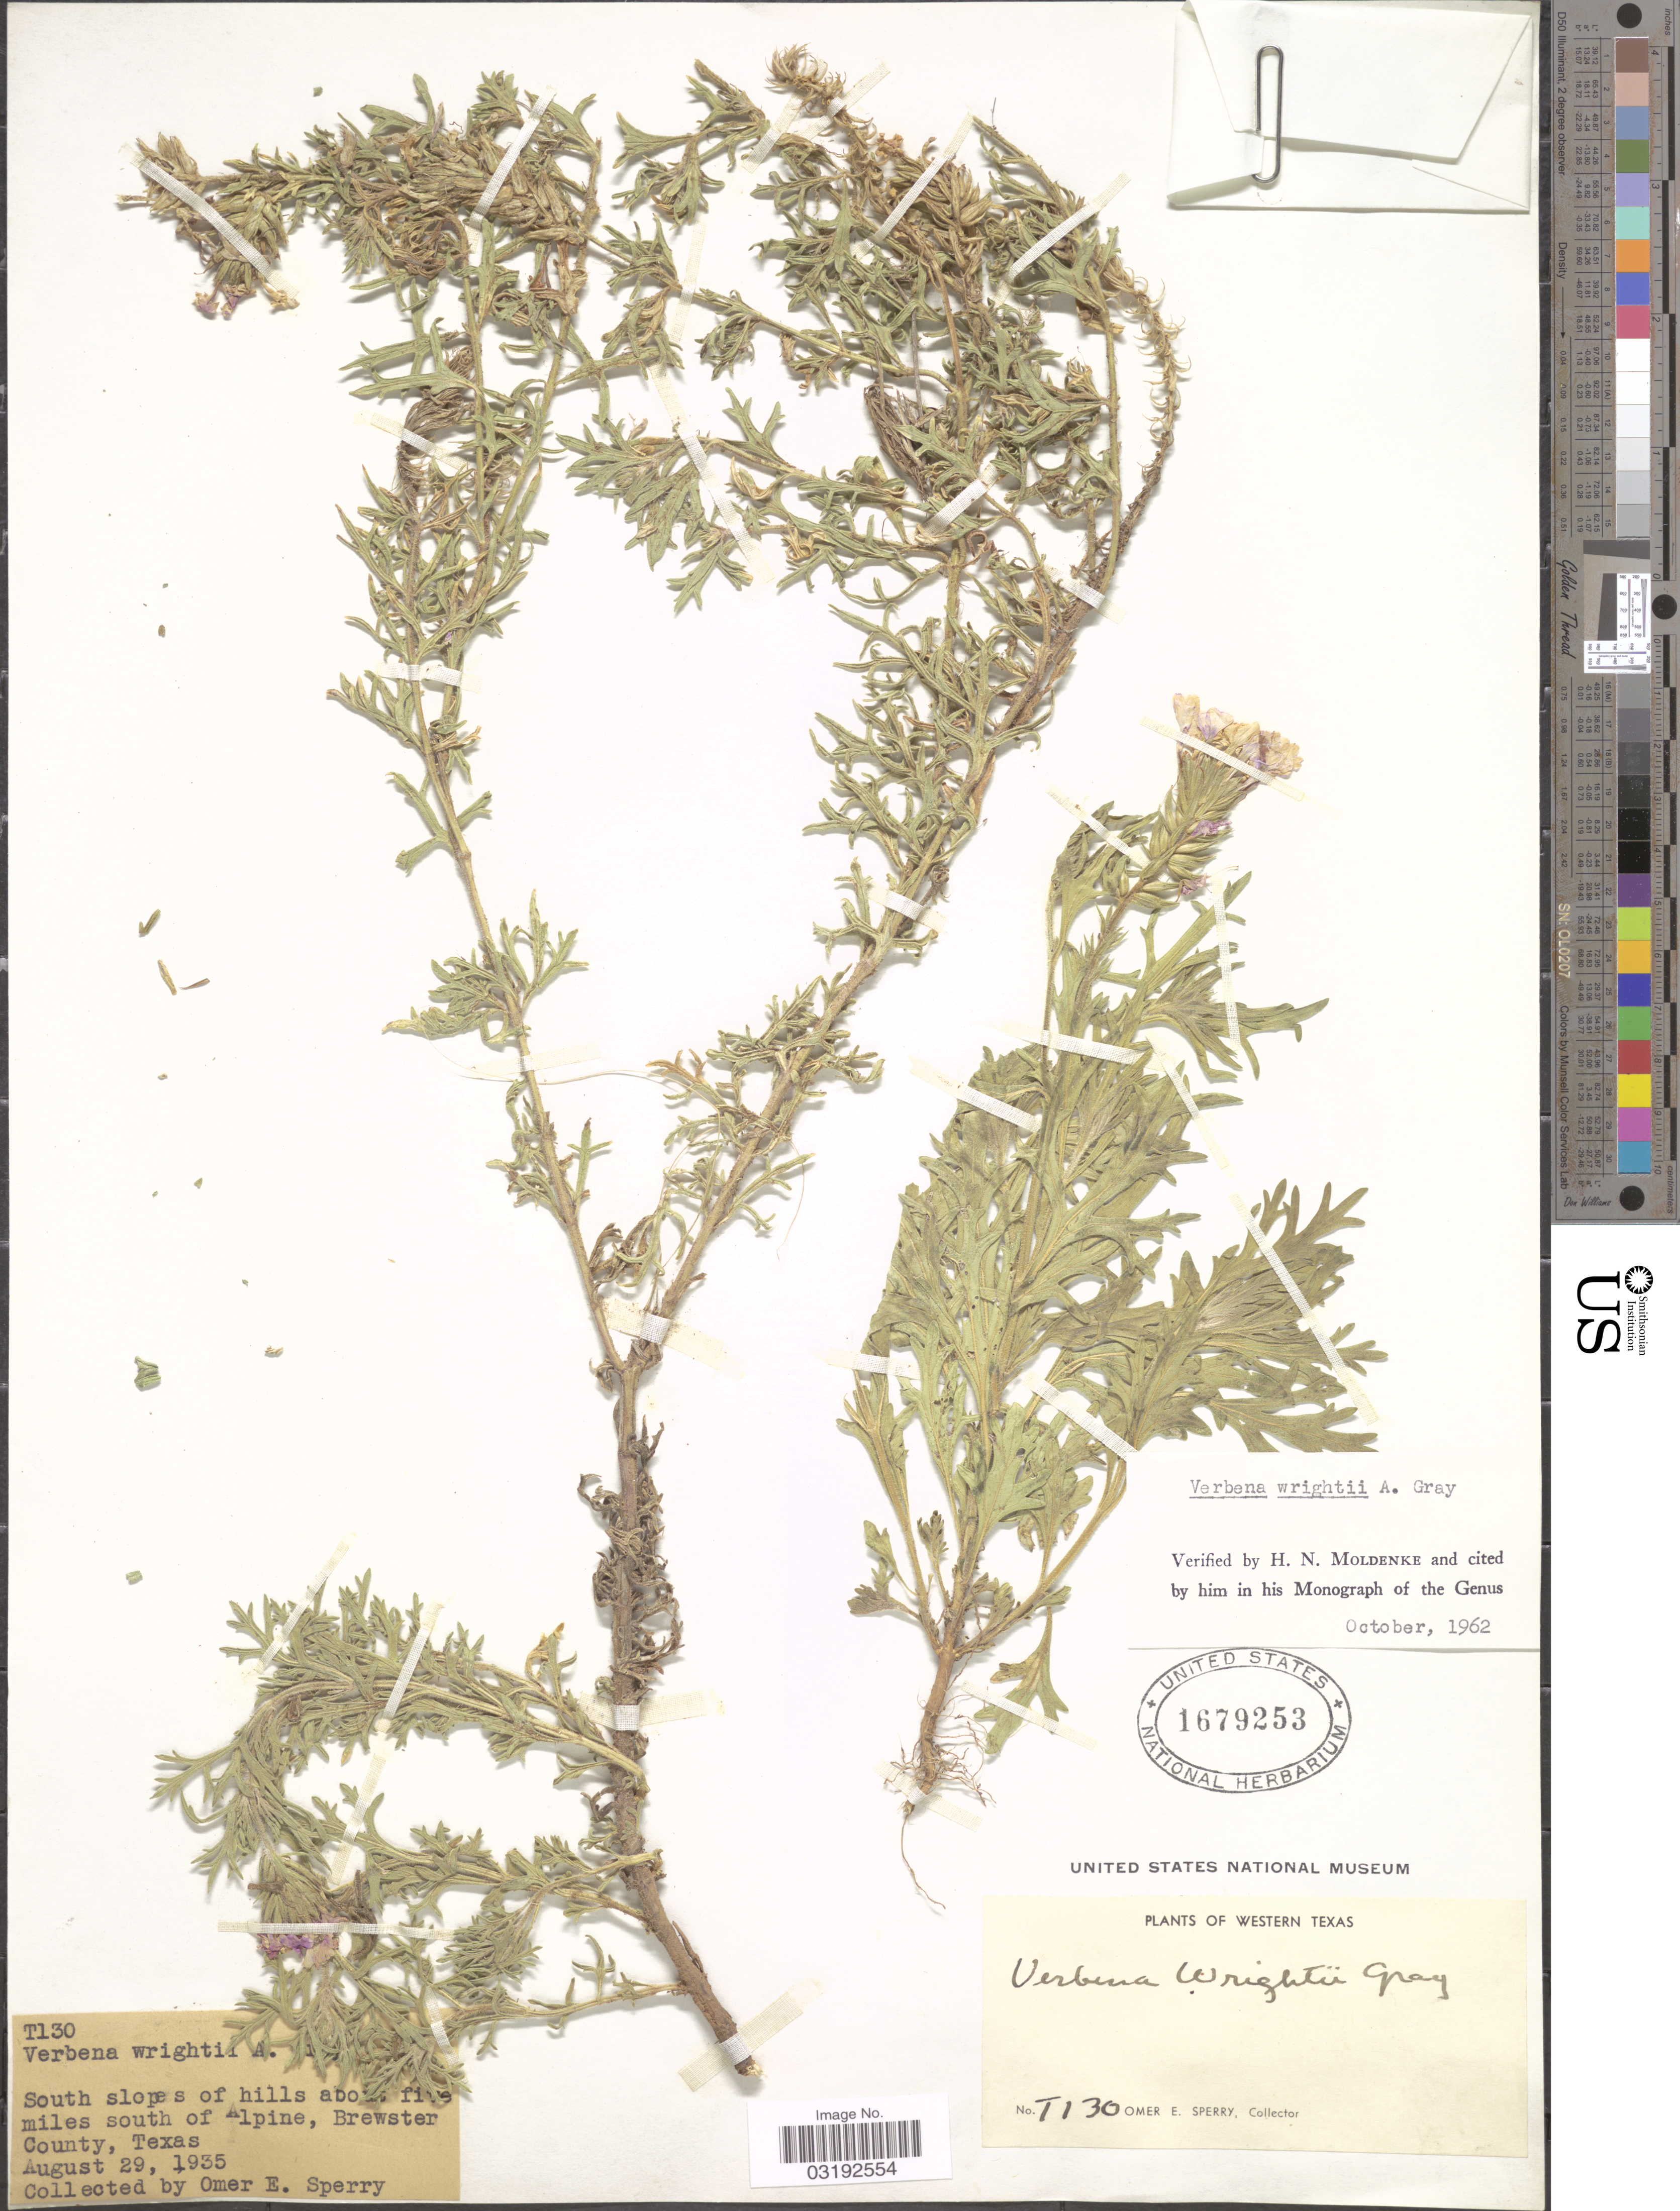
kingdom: Plantae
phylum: Tracheophyta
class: Magnoliopsida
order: Lamiales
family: Verbenaceae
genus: Verbena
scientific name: Verbena wrightii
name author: A. Gray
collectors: O. E. Sperry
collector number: T130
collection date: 1935-08-29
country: United States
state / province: Texas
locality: Western Texas. South slopes of hills above five miles south of Alpine, Brewster County.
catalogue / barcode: US 1679253